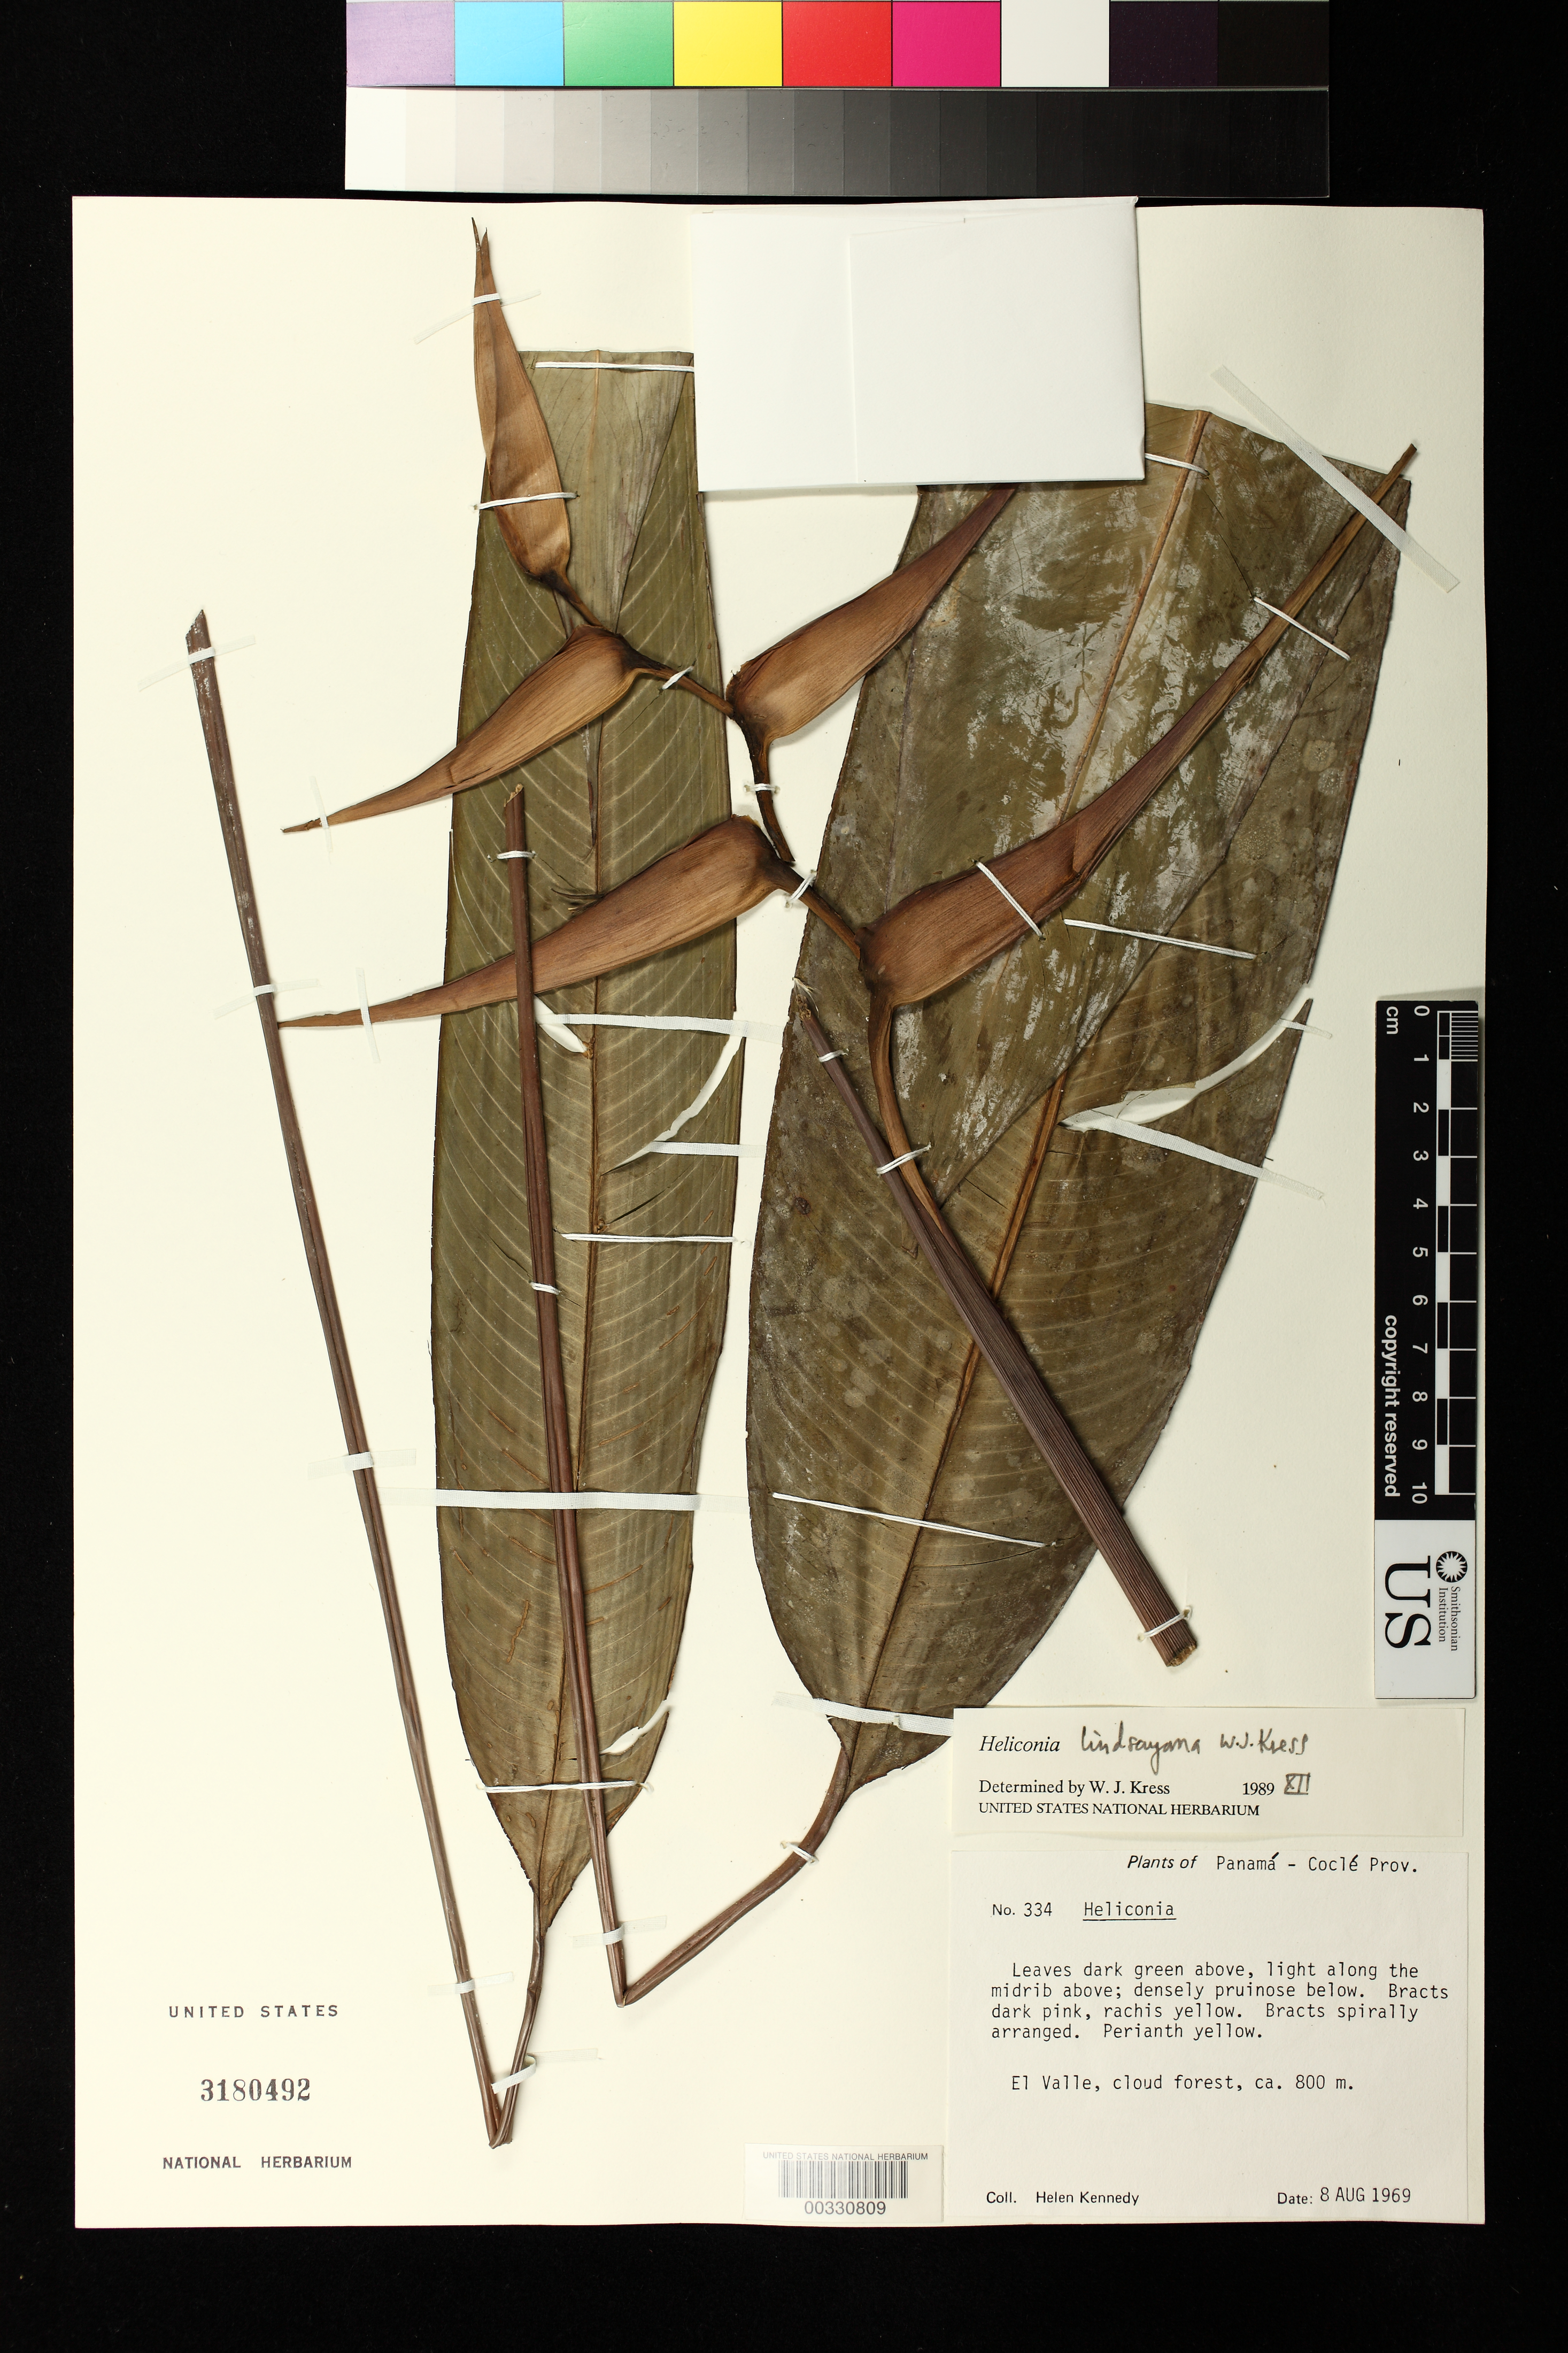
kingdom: Plantae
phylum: Tracheophyta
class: Liliopsida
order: Zingiberales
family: Heliconiaceae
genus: Heliconia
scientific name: Heliconia lindsayana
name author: W.J. Kress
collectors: H. Kennedy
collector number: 334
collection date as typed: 08 Aug 1969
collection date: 1969-08-08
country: Panama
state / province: Coclé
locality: El Valle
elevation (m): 800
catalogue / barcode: US 3180492